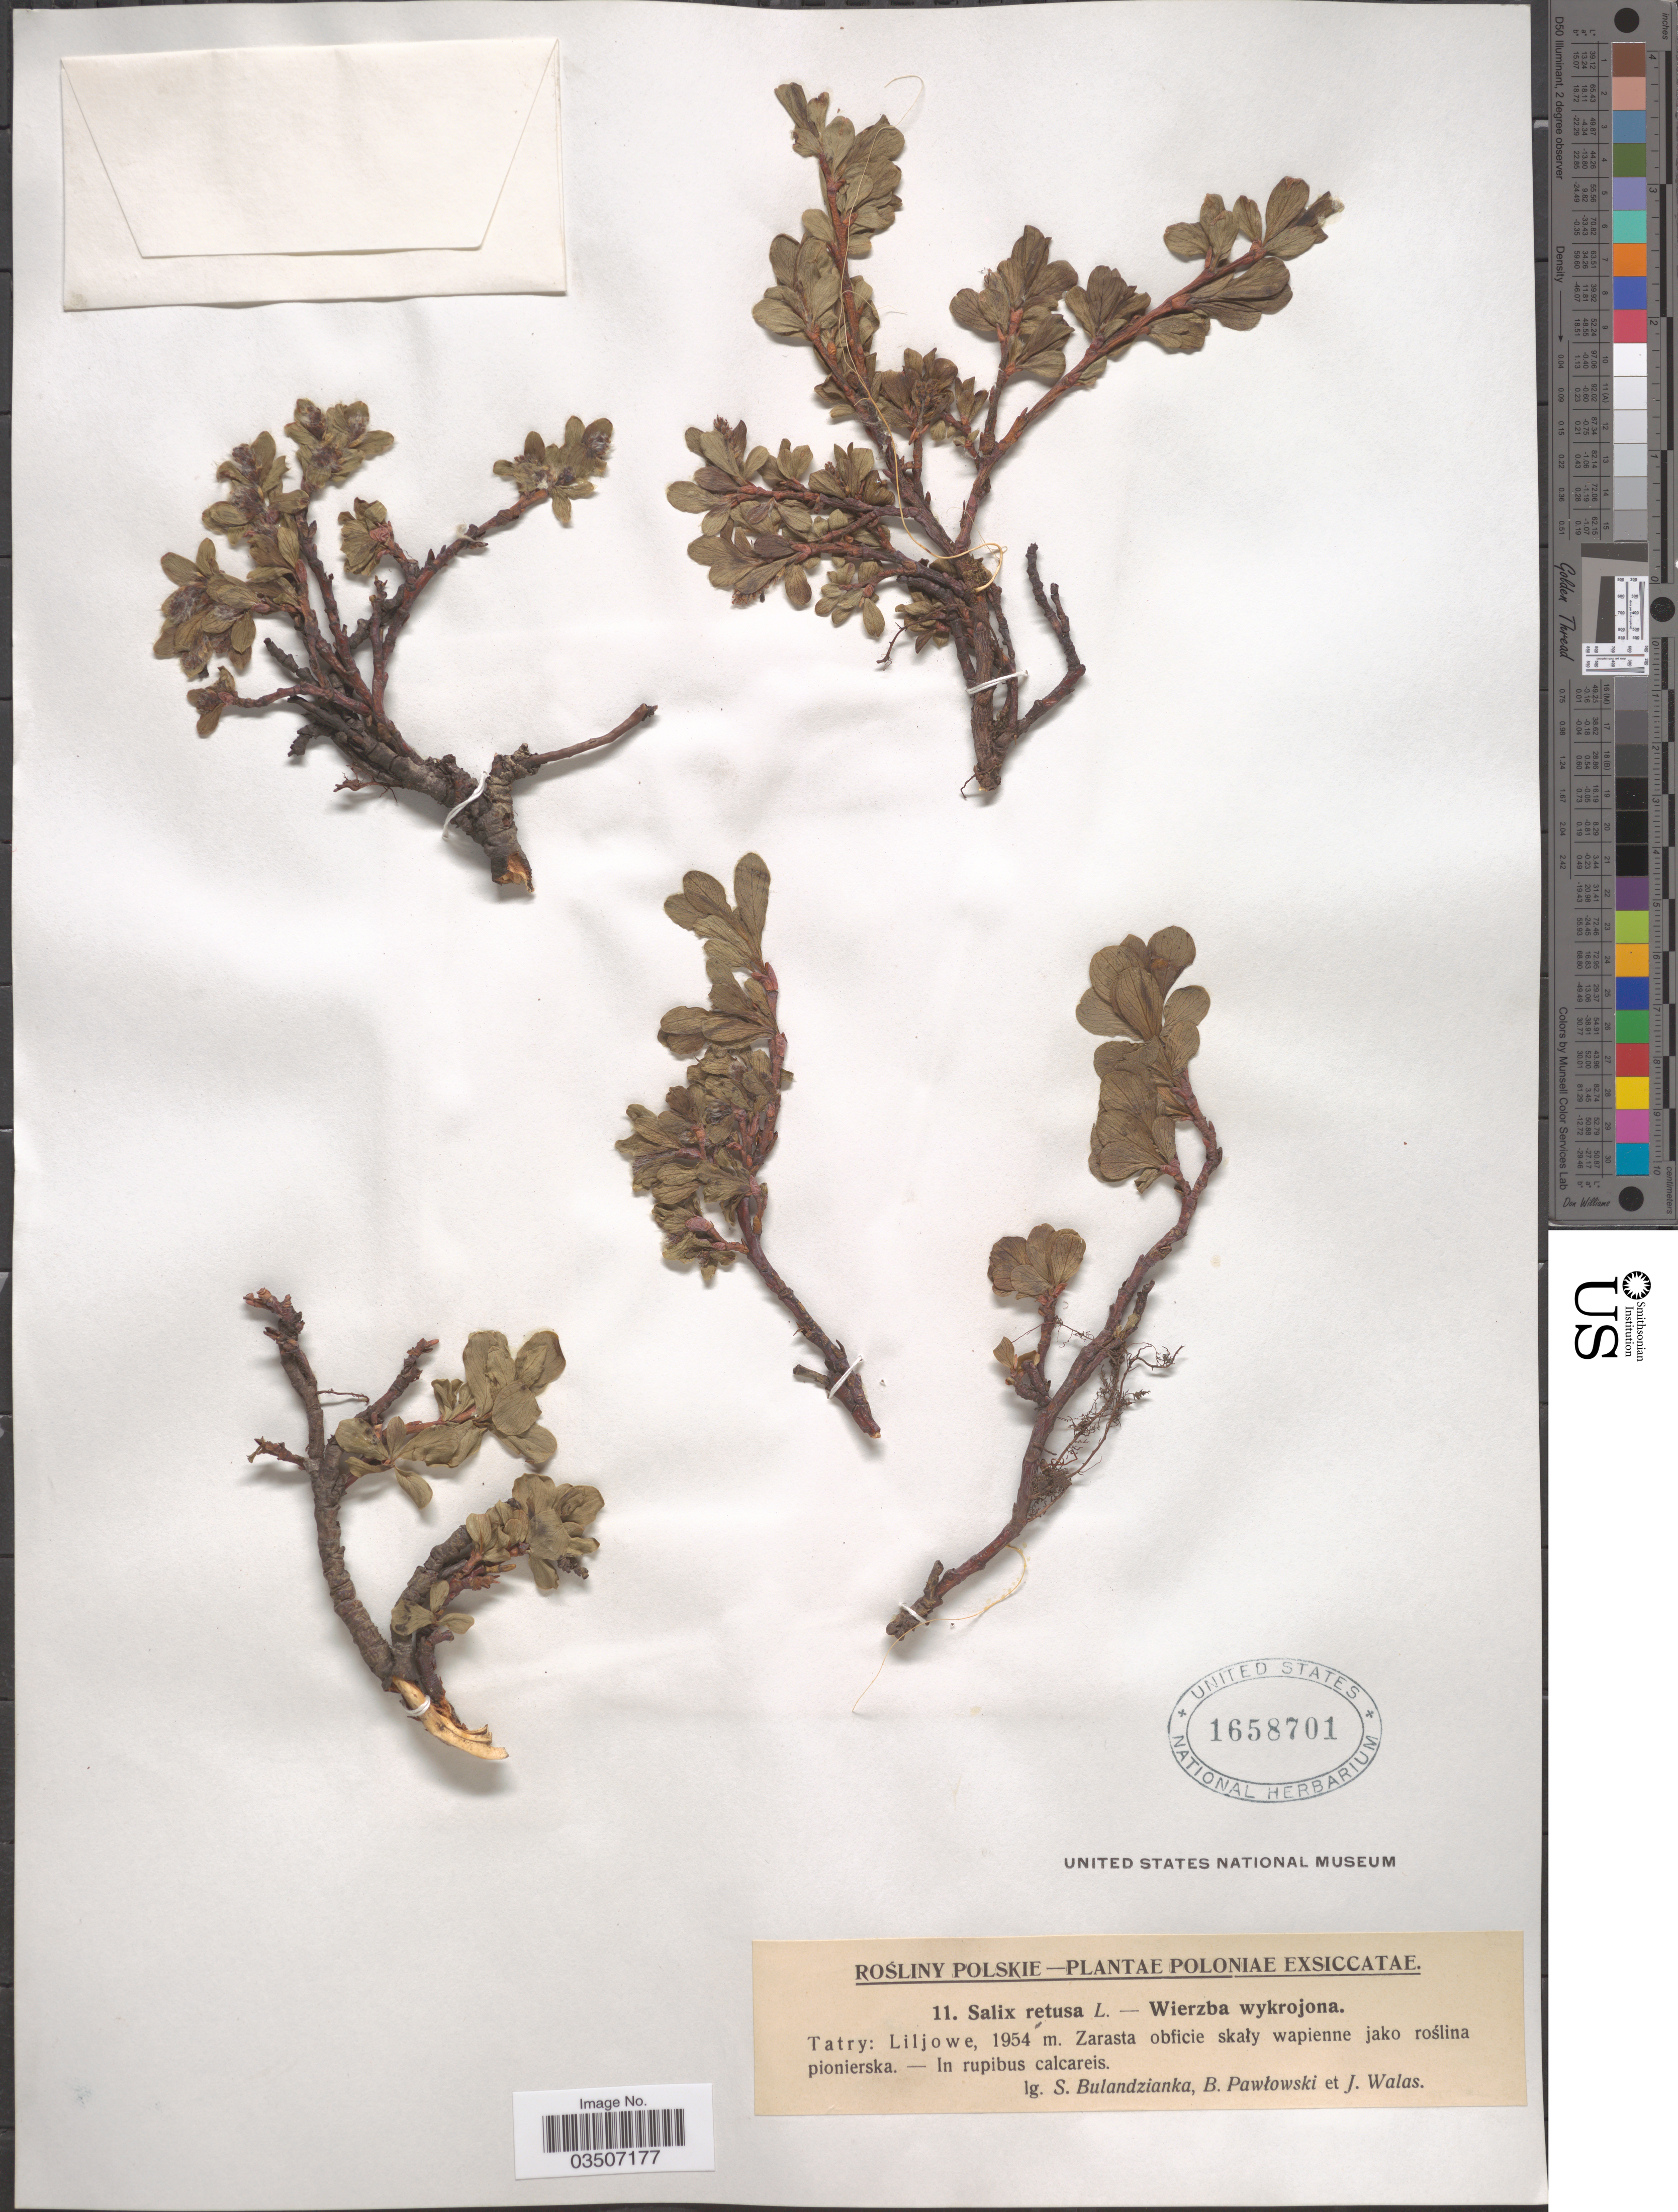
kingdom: Plantae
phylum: Tracheophyta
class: Magnoliopsida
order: Malpighiales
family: Salicaceae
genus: Salix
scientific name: Salix retusa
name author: L.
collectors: S. Bulandzianka, B. Pawlowski & J. Walas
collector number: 11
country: Poland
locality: Poloniæ. Tatry: Liljowe. Zarasta obficie skały wapienne jako roślina pionierska.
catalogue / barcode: US 1658701